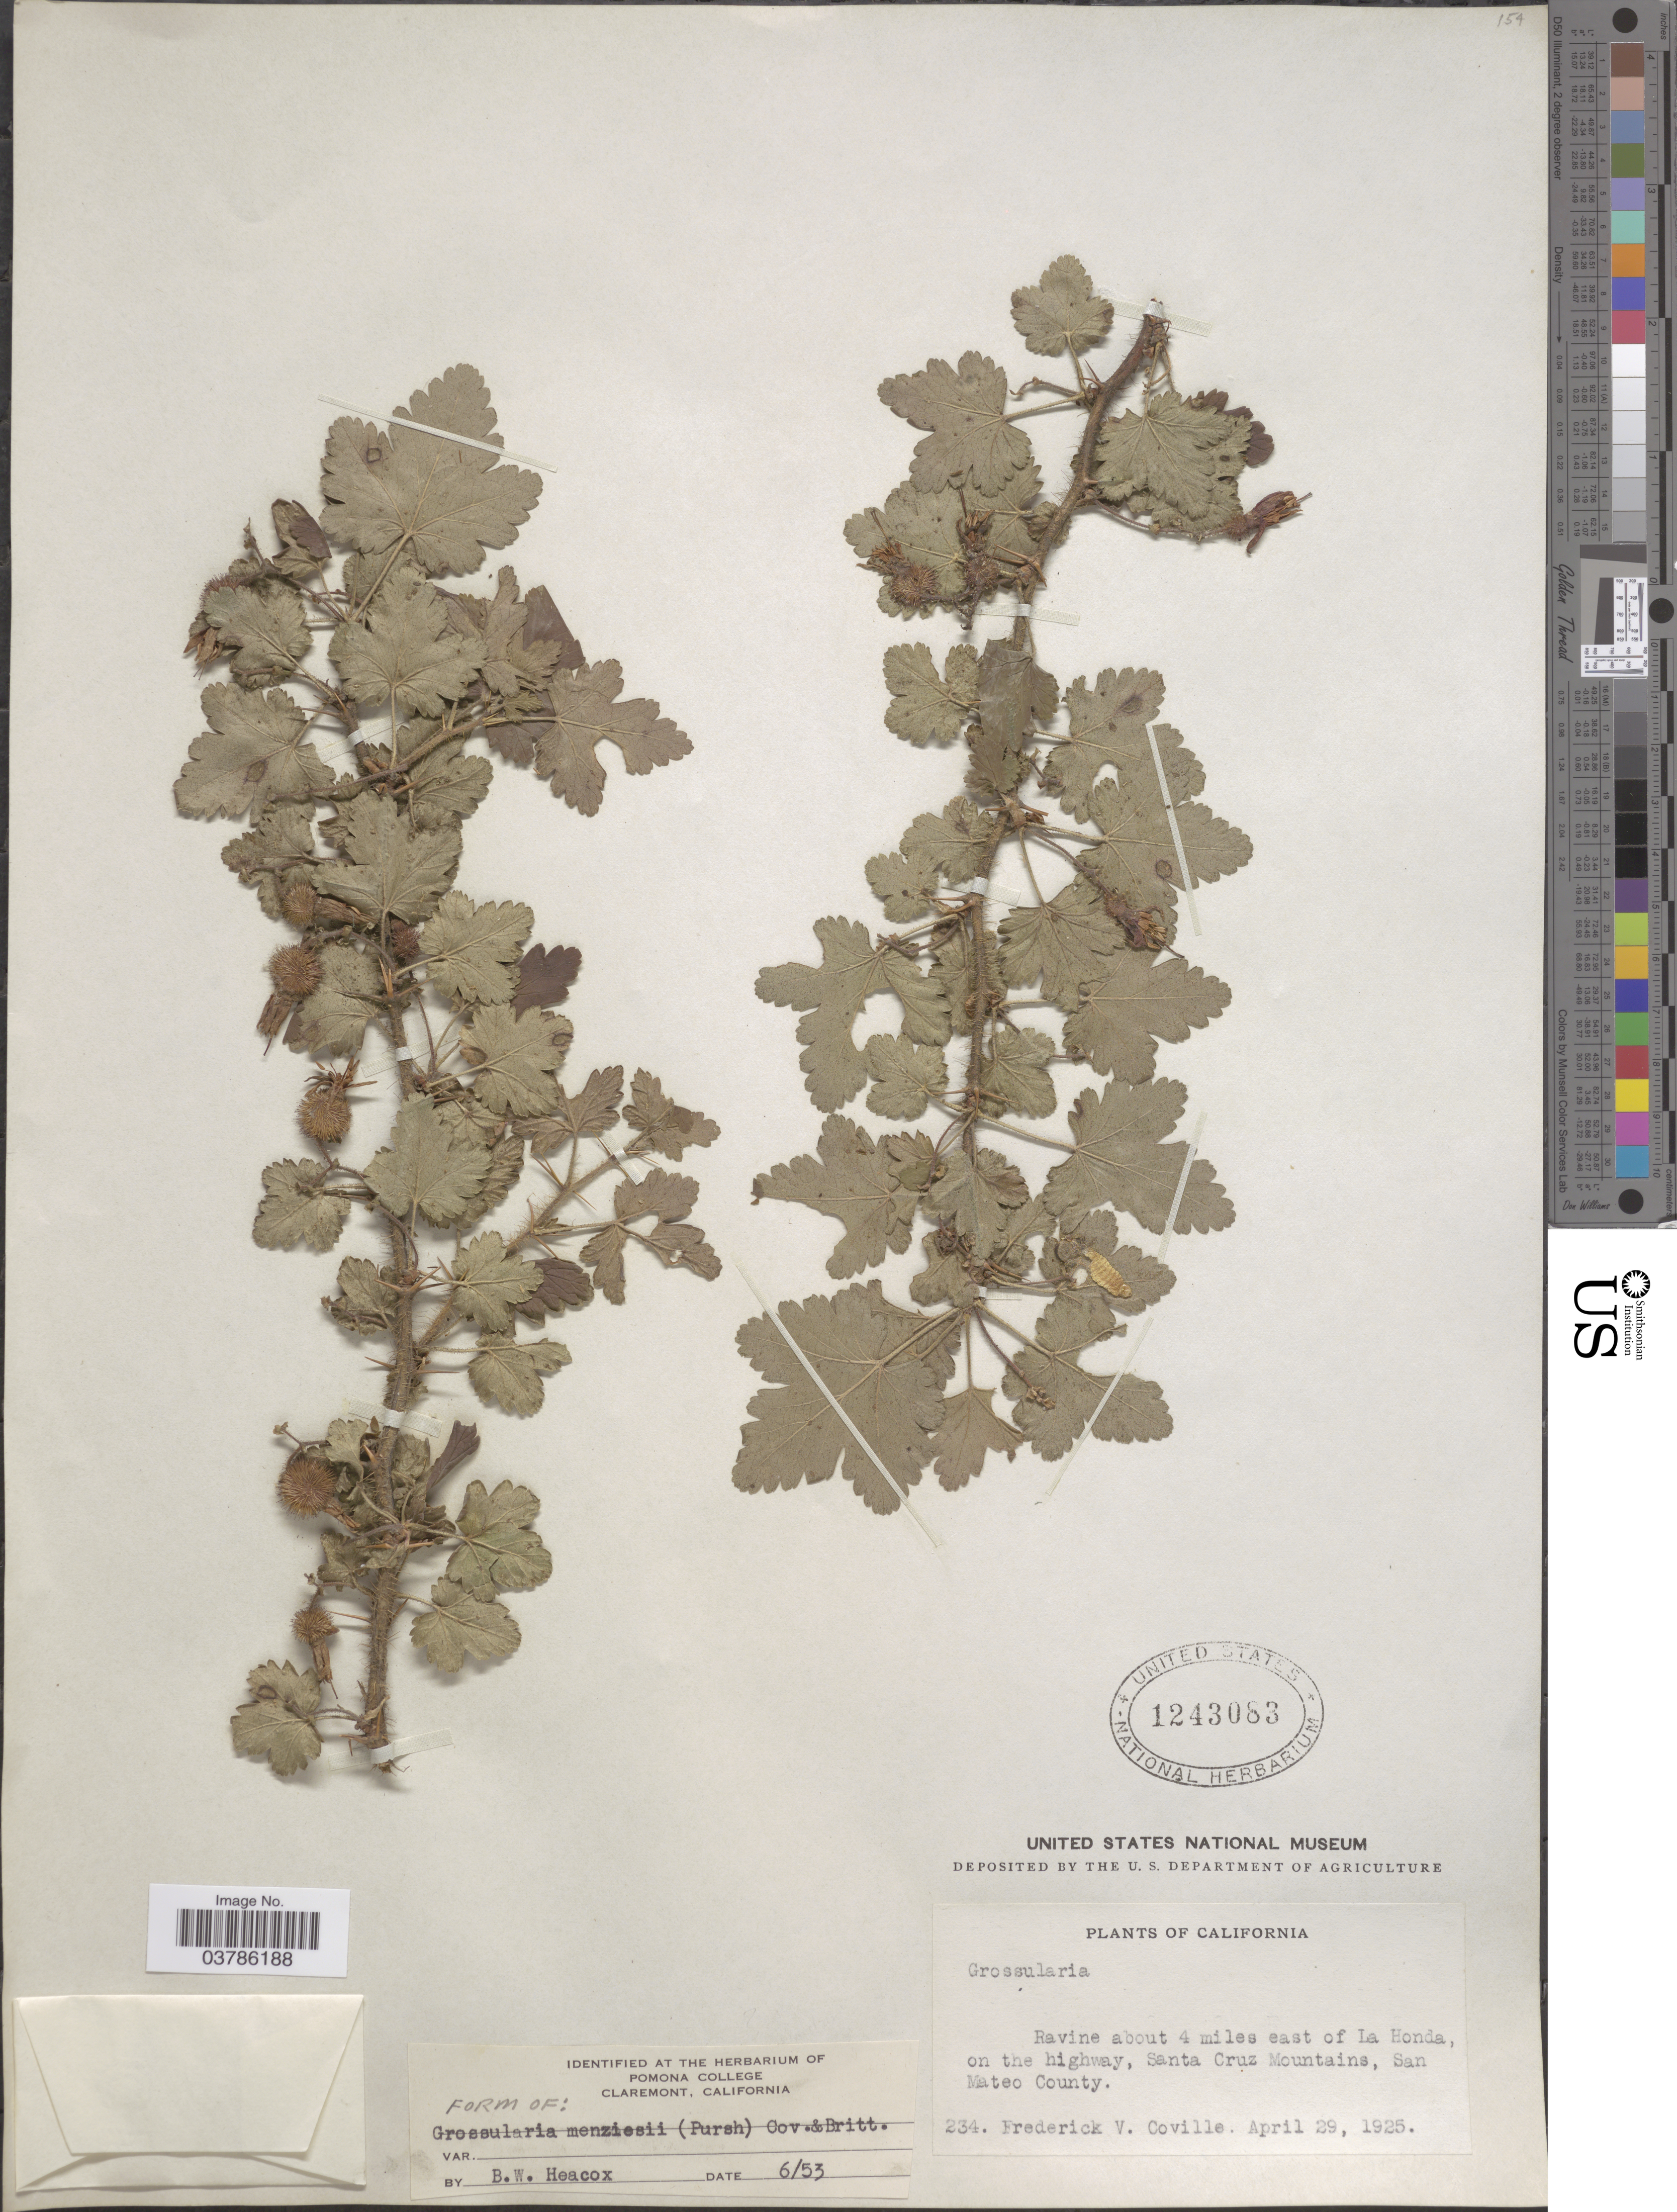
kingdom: Plantae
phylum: Tracheophyta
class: Magnoliopsida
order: Saxifragales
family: Grossulariaceae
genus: Ribes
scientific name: Ribes menziesii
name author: Pursh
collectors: F. V. Coville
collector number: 234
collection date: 1925-04-29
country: United States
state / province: California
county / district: San Mateo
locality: Ravine about 4 miles east of La Honda, on the highway, Santa Cruz Mountains, San Mateo County.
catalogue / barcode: US 1243083